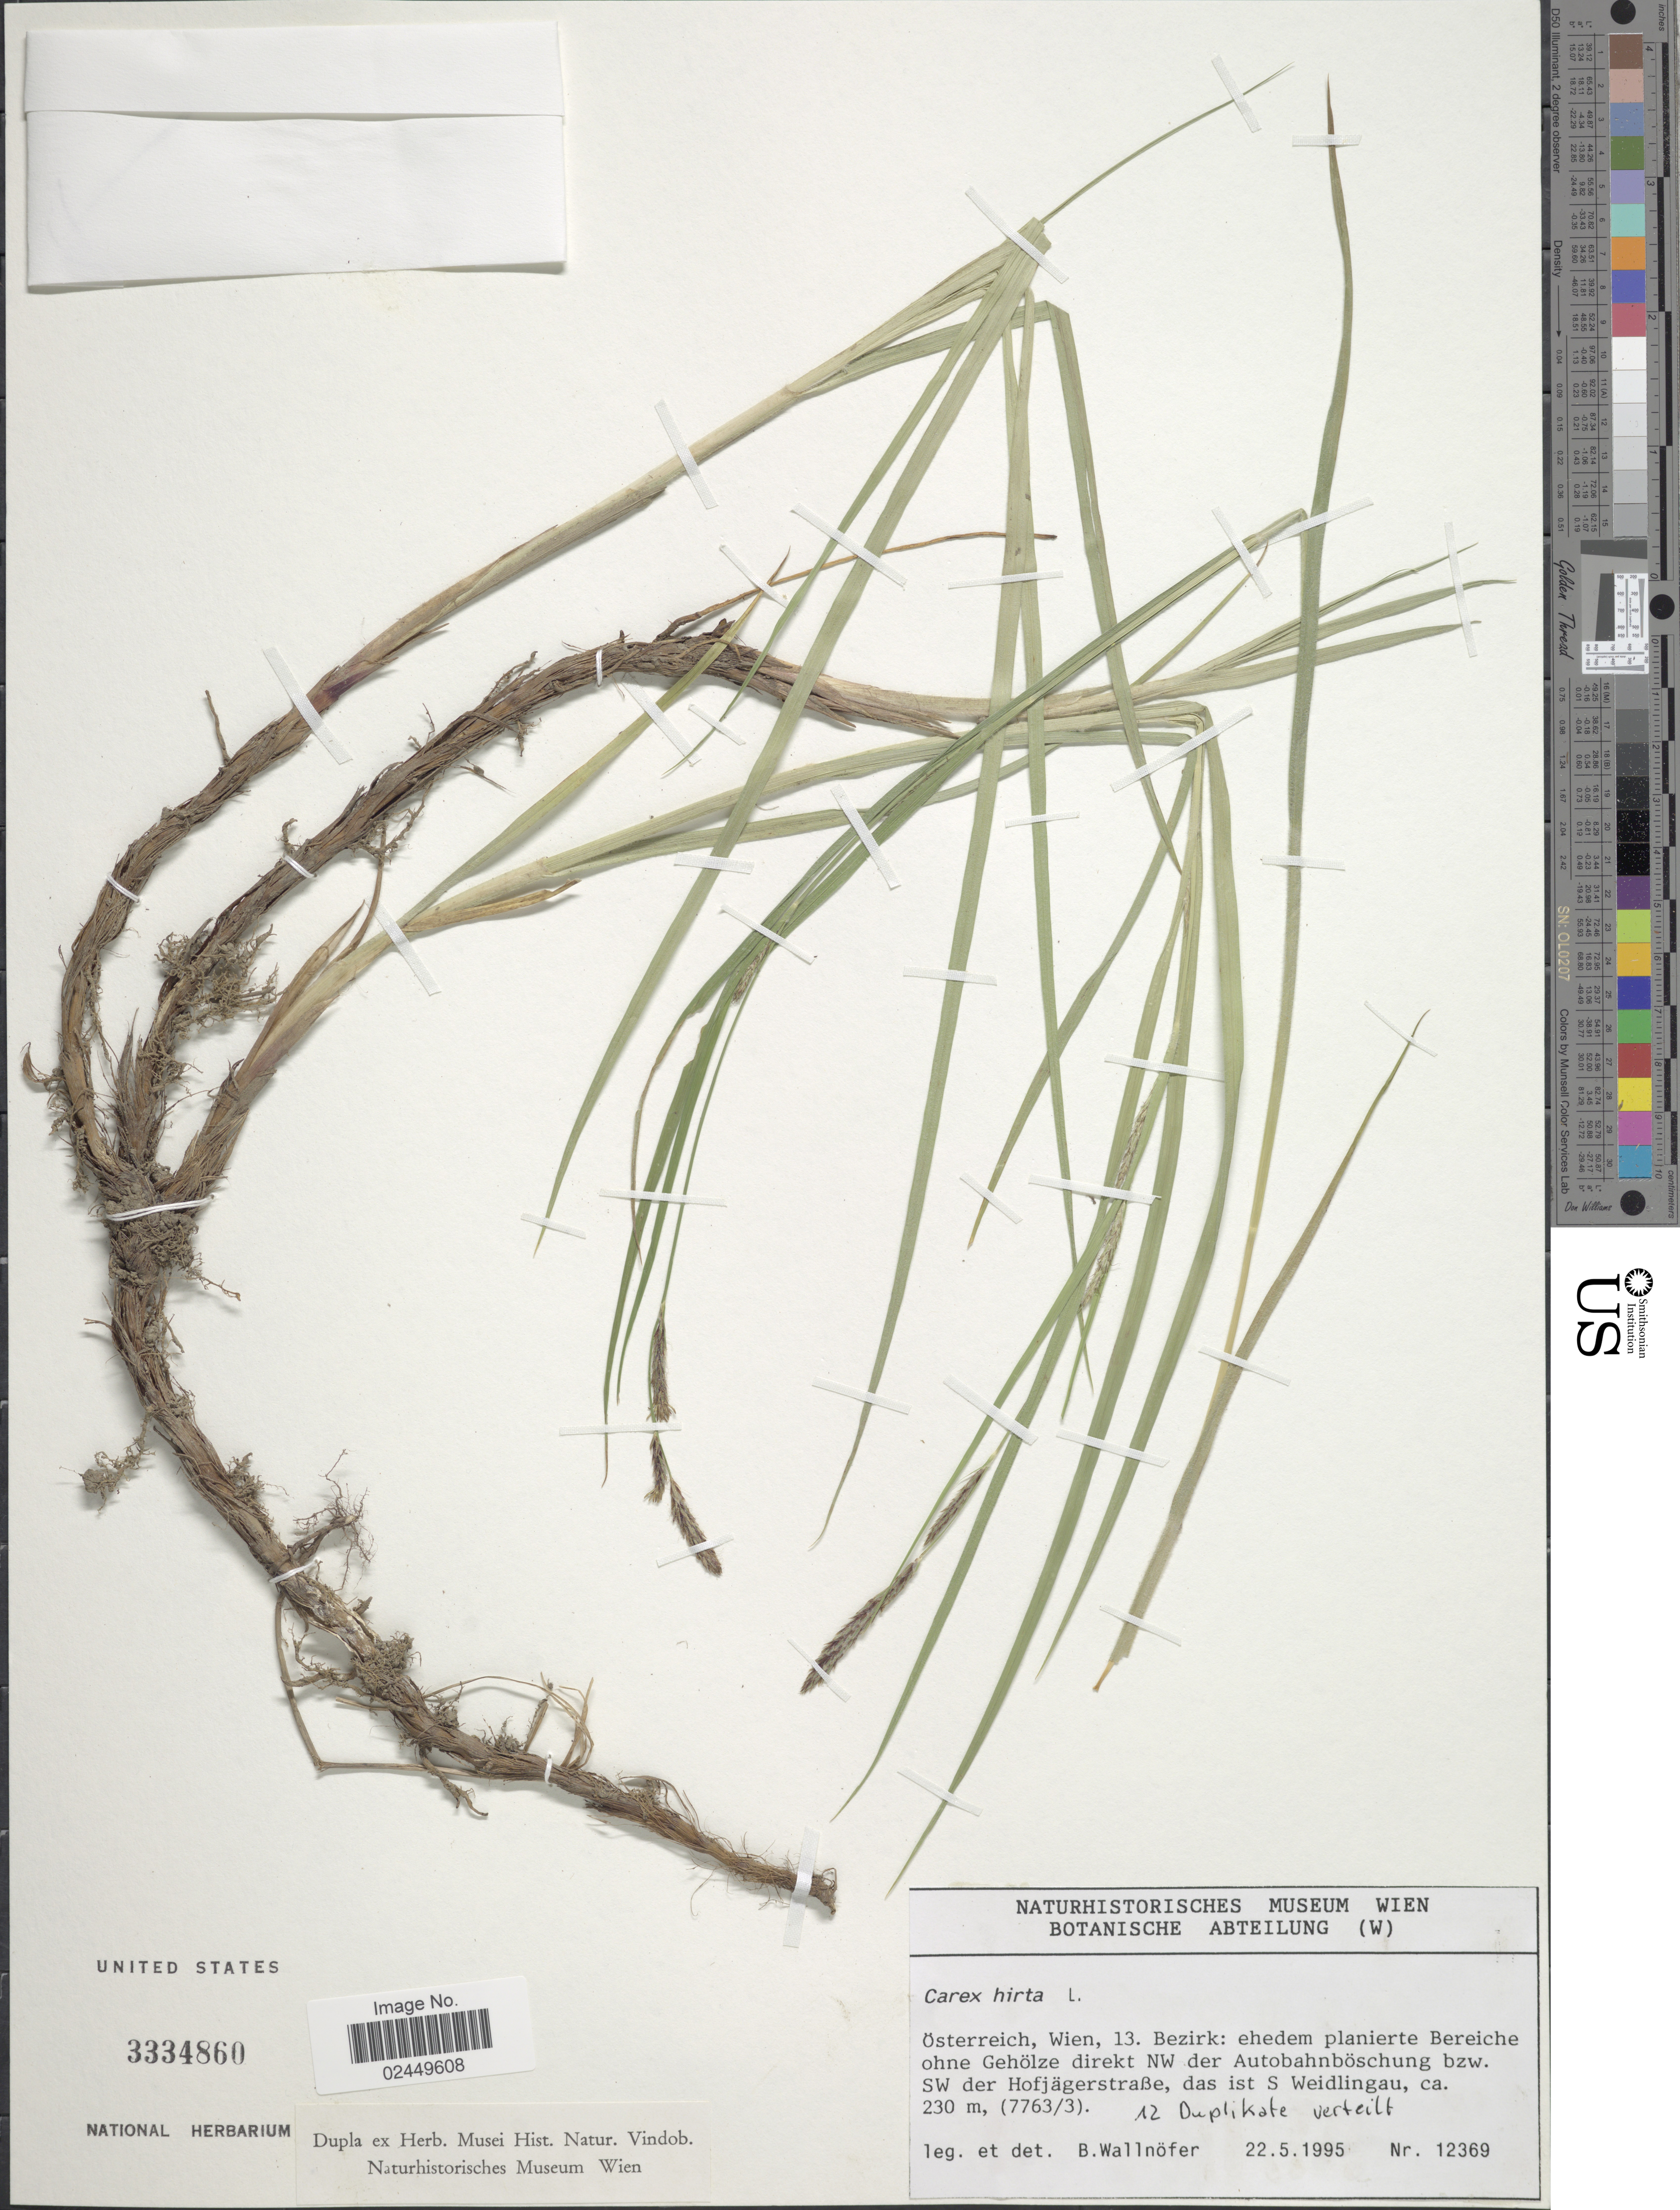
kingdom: Plantae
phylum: Tracheophyta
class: Liliopsida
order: Poales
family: Cyperaceae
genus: Carex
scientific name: Carex hirta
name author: L.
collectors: B. Wallnöfer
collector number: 12369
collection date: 1995-05-22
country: Austria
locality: Osterreich, Wien, 13: Bezirk: ehedem planierte Bereiche ohne Geholze direkt NW der Autobahnboschung bzw. SW der Hofjagerstrabe, das ist S Weislingau.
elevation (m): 230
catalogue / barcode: US 3334860